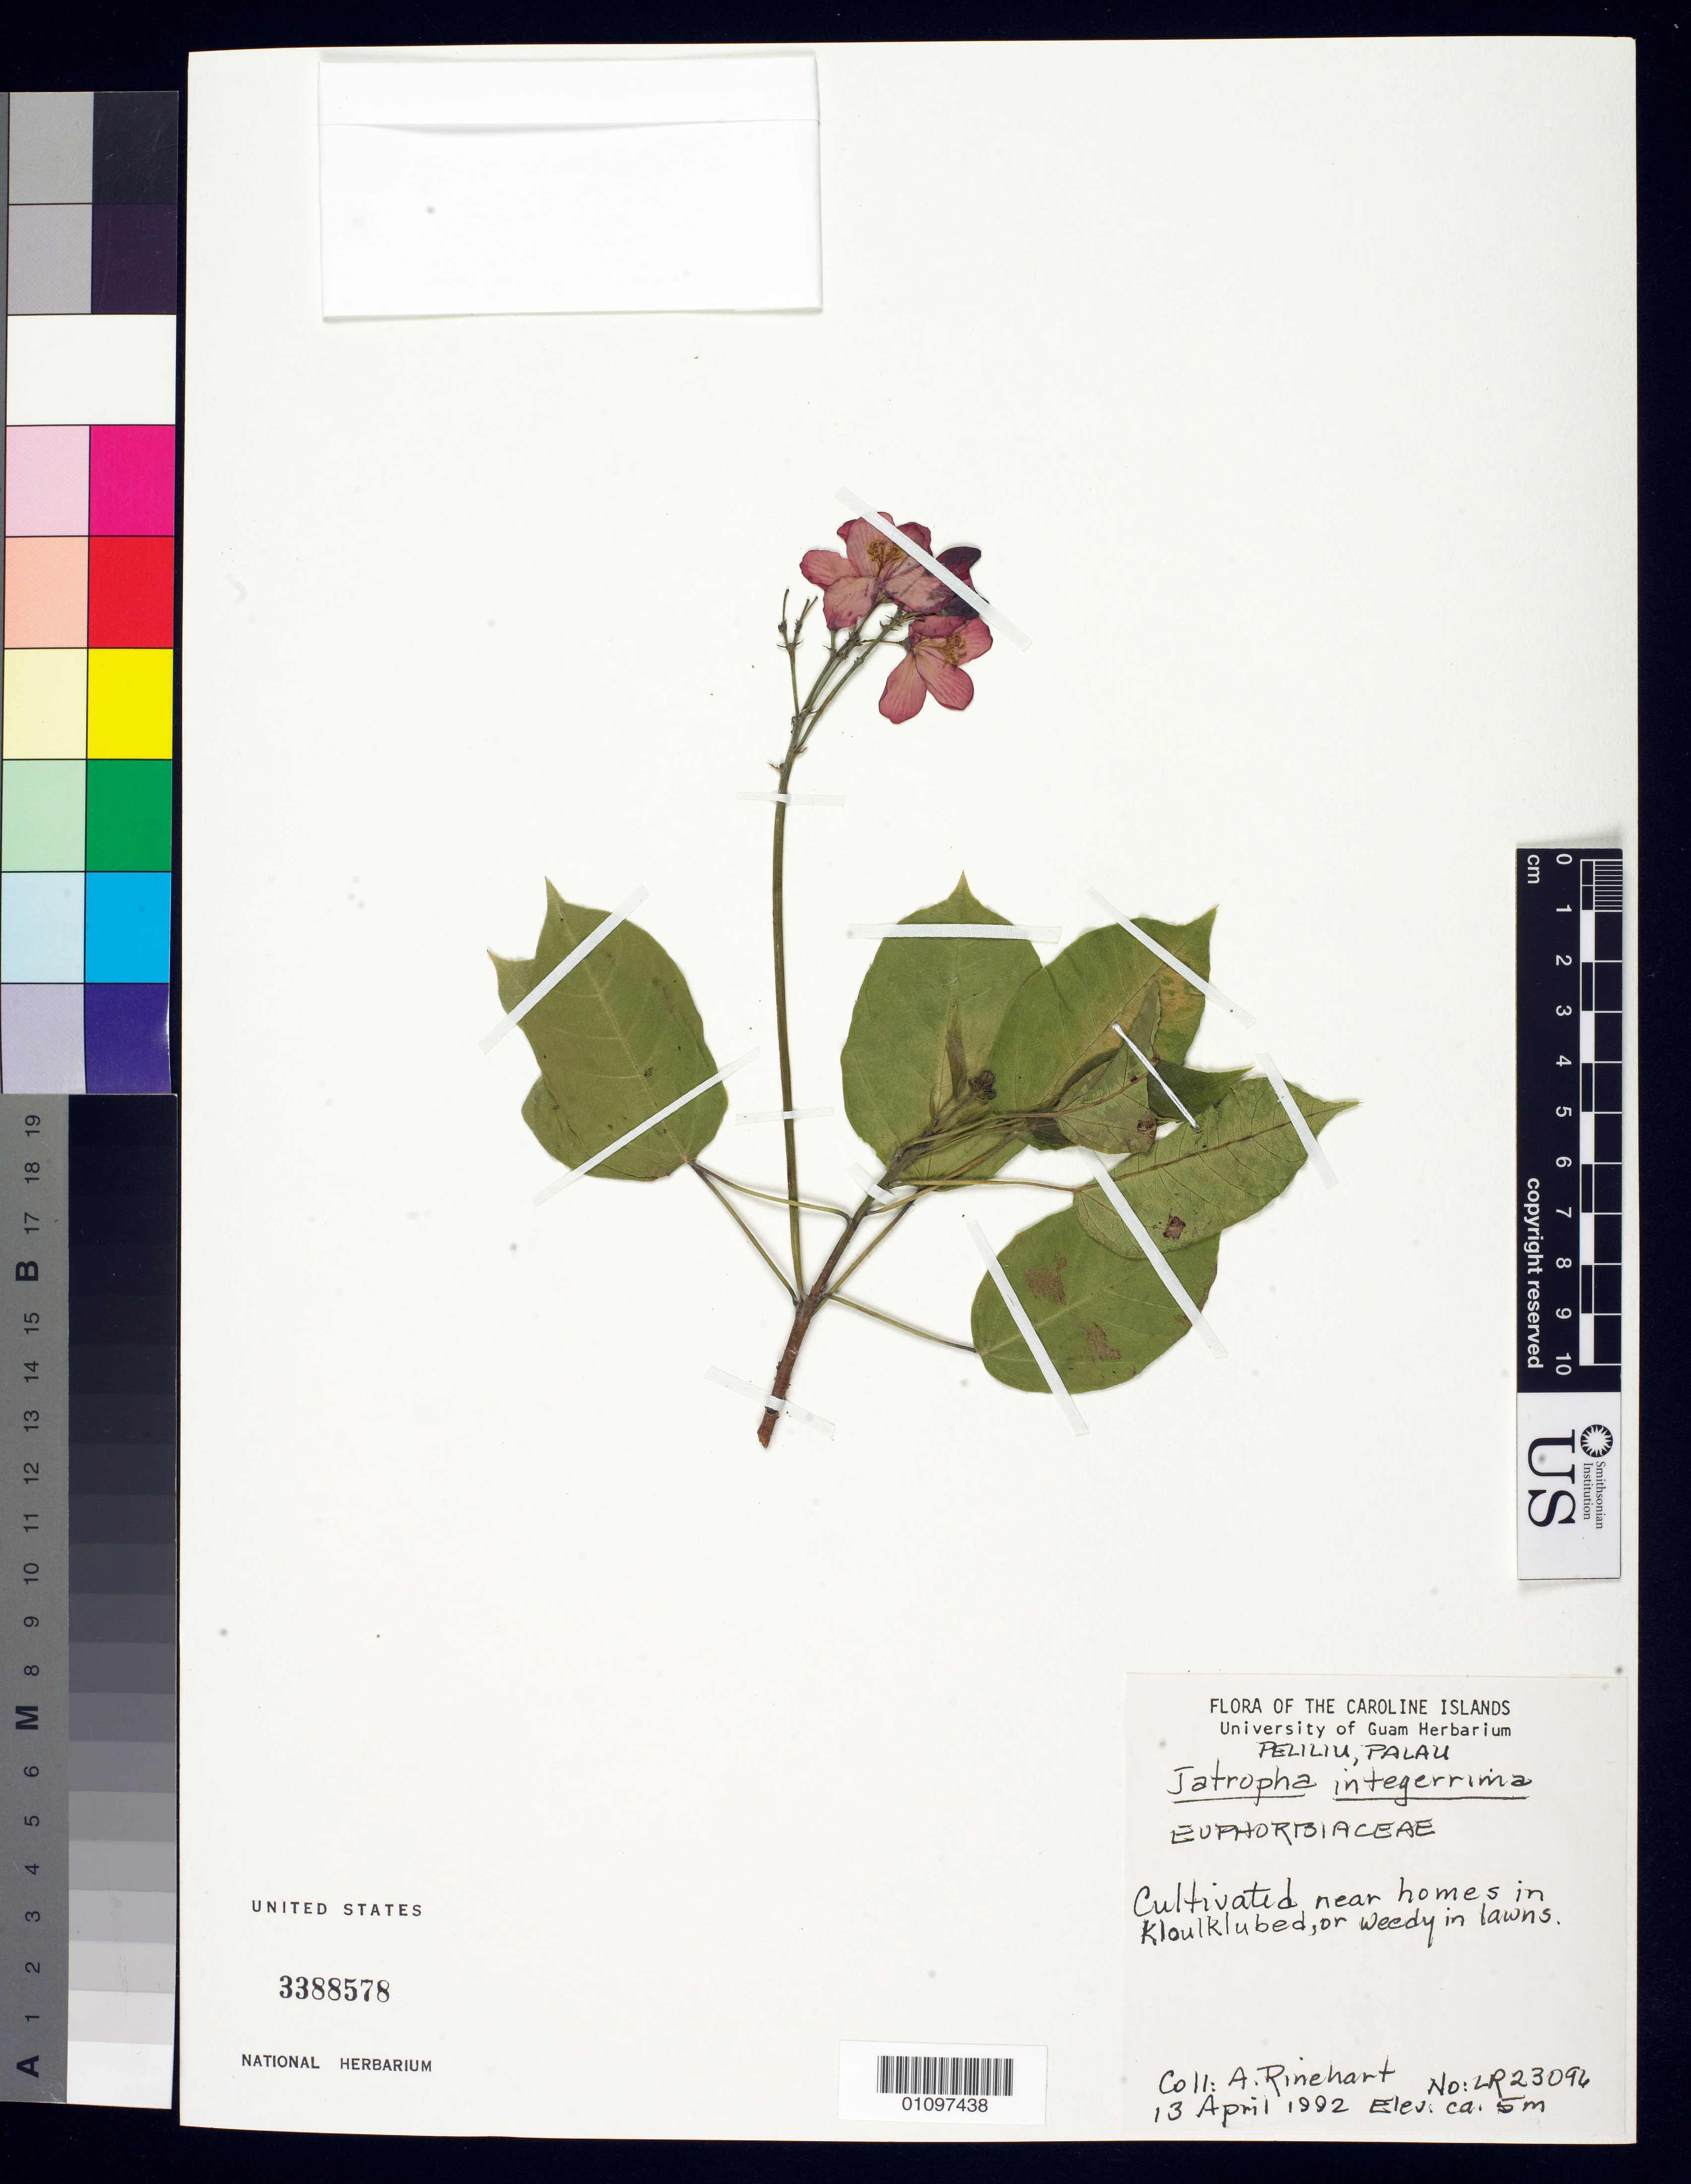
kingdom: Plantae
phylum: Tracheophyta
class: Magnoliopsida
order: Malpighiales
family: Euphorbiaceae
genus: Jatropha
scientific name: Jatropha integerrima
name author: Jacq.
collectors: A. Rinehart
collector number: LR23096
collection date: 1992-04-13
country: Palau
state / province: Peliliu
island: Beliliou [Peleliu]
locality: cultivated near homes in Kloulklubed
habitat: lawns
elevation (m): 5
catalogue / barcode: US 3388578